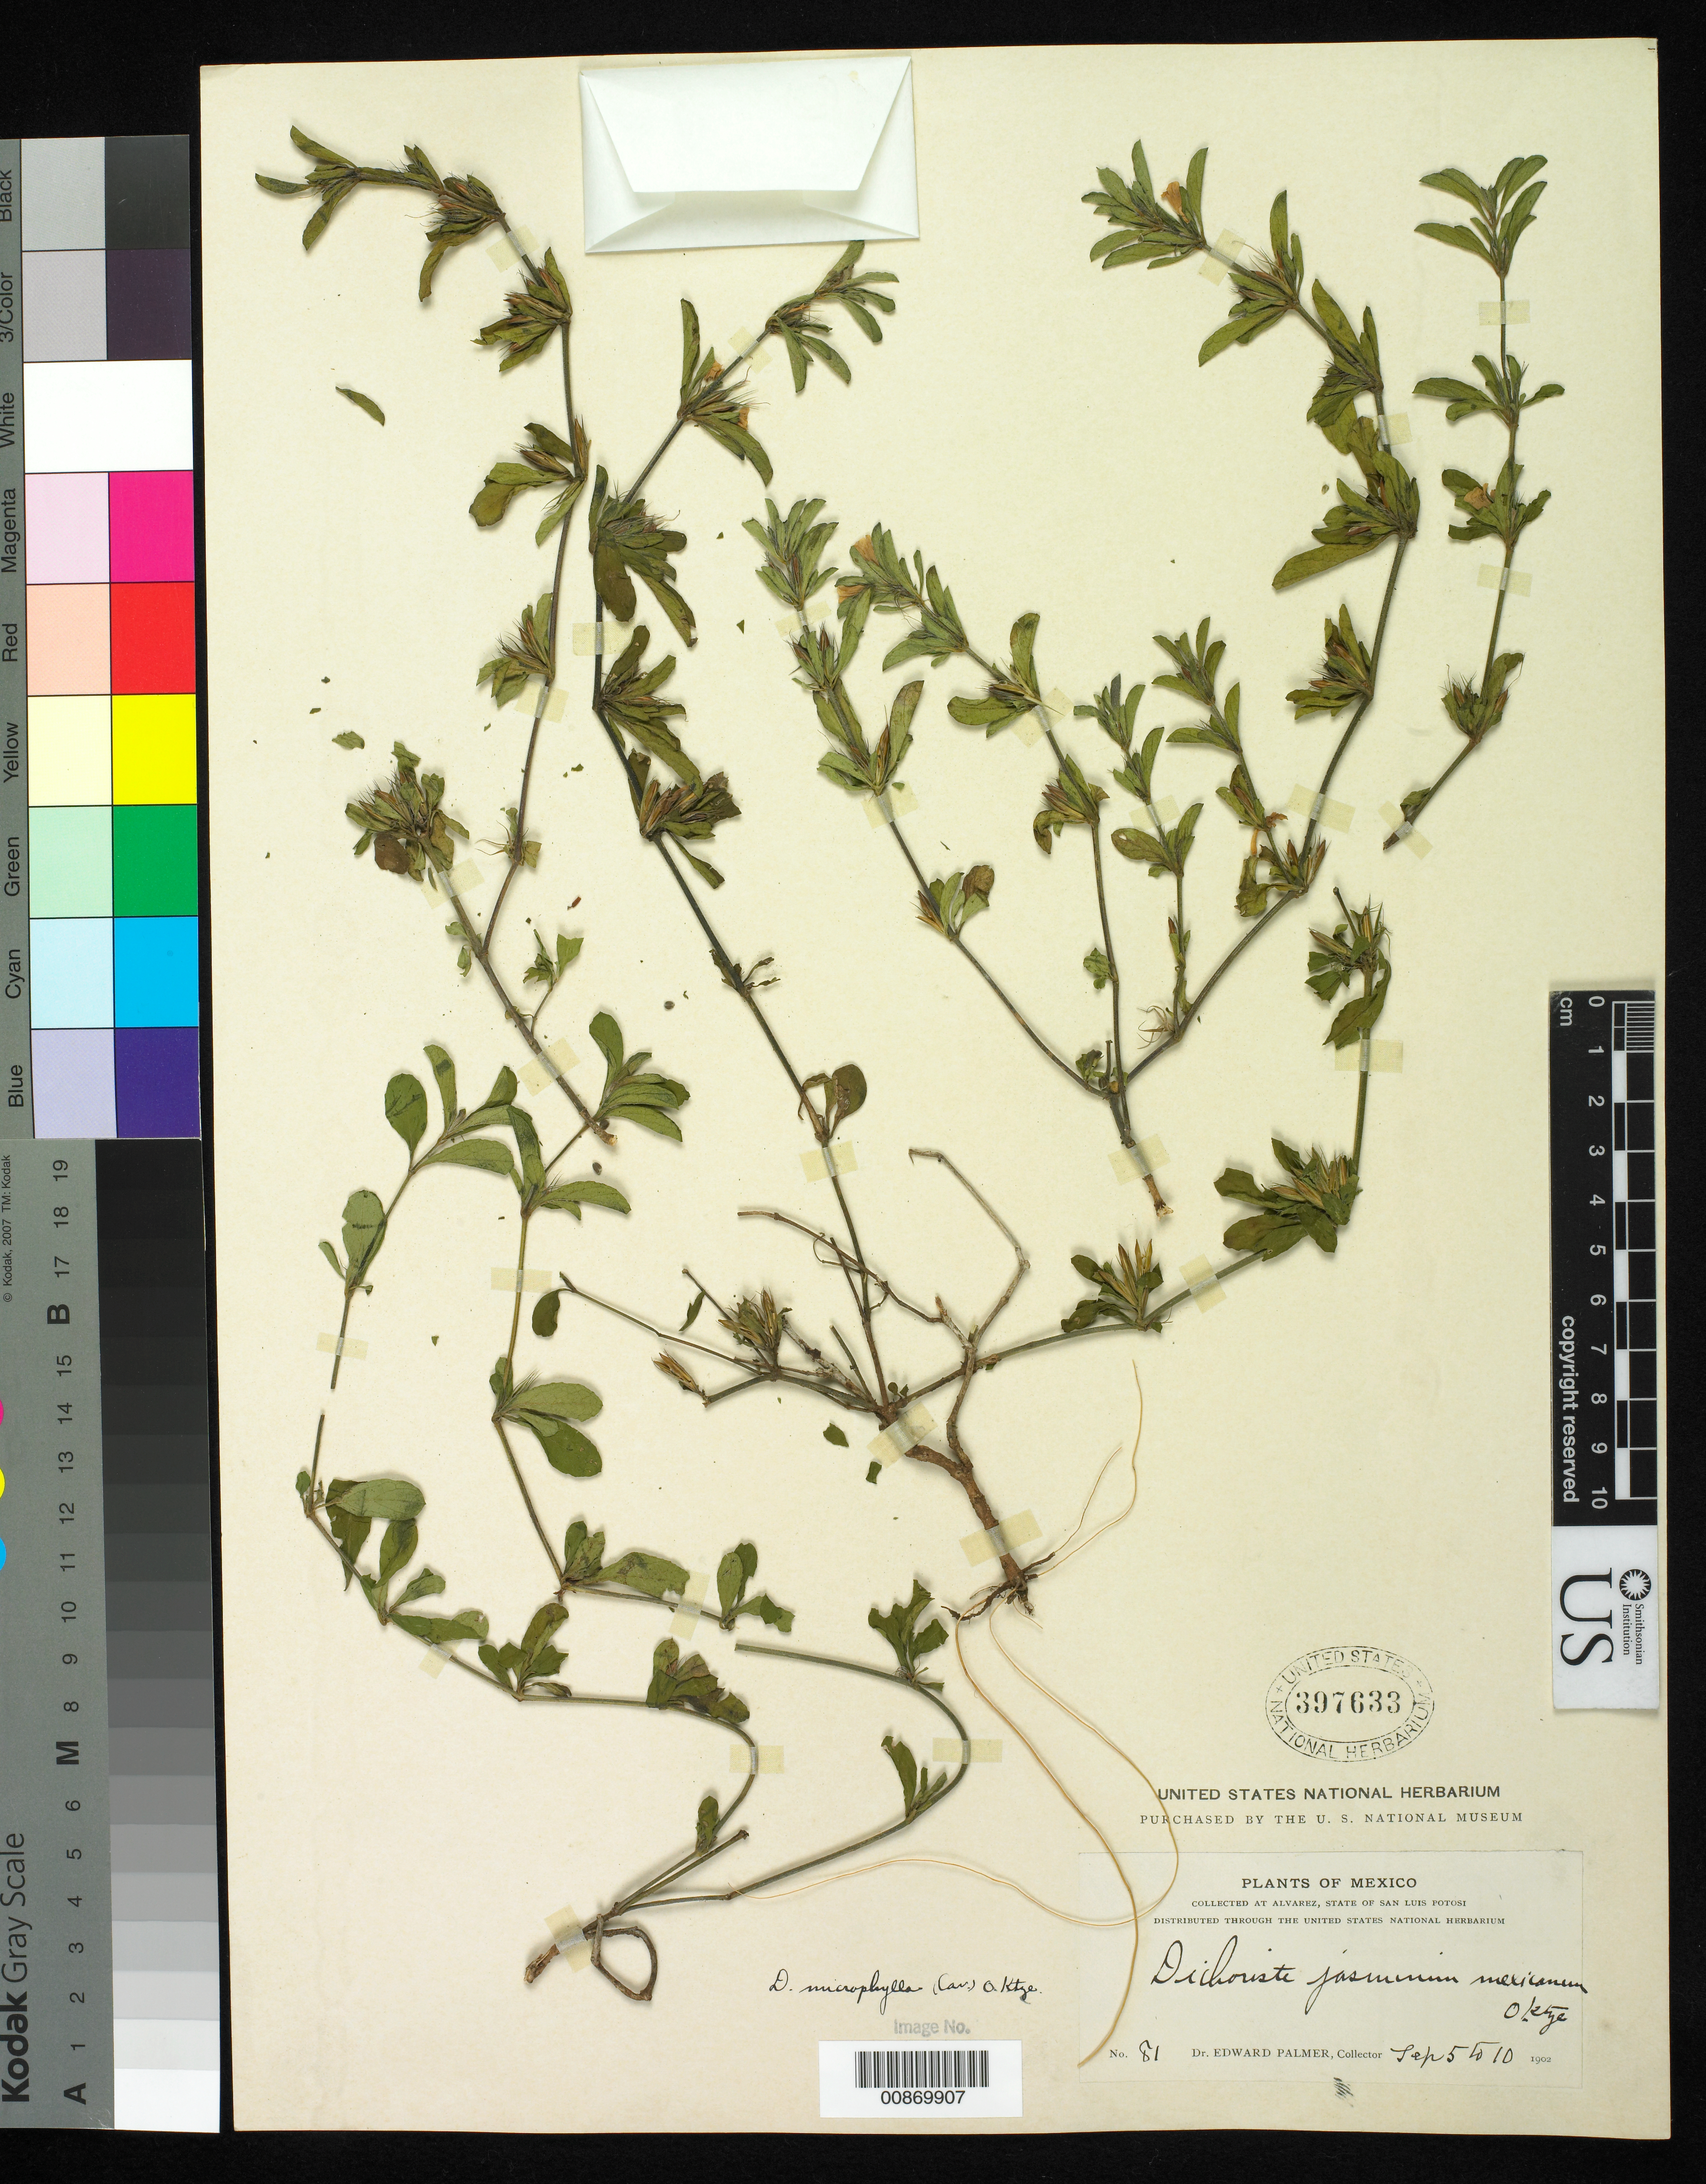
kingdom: Plantae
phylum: Tracheophyta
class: Magnoliopsida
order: Lamiales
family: Acanthaceae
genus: Dyschoriste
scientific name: Dyschoriste microphylla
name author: (Cav.) Kuntze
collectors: E. Palmer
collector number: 81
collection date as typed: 05 Sep 1902 to 10 Sep 1902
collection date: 1902-09-05/1902-09-10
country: Mexico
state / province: San Luis Potosí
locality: Alvarez, San Luis Potosí.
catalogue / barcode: US 397633